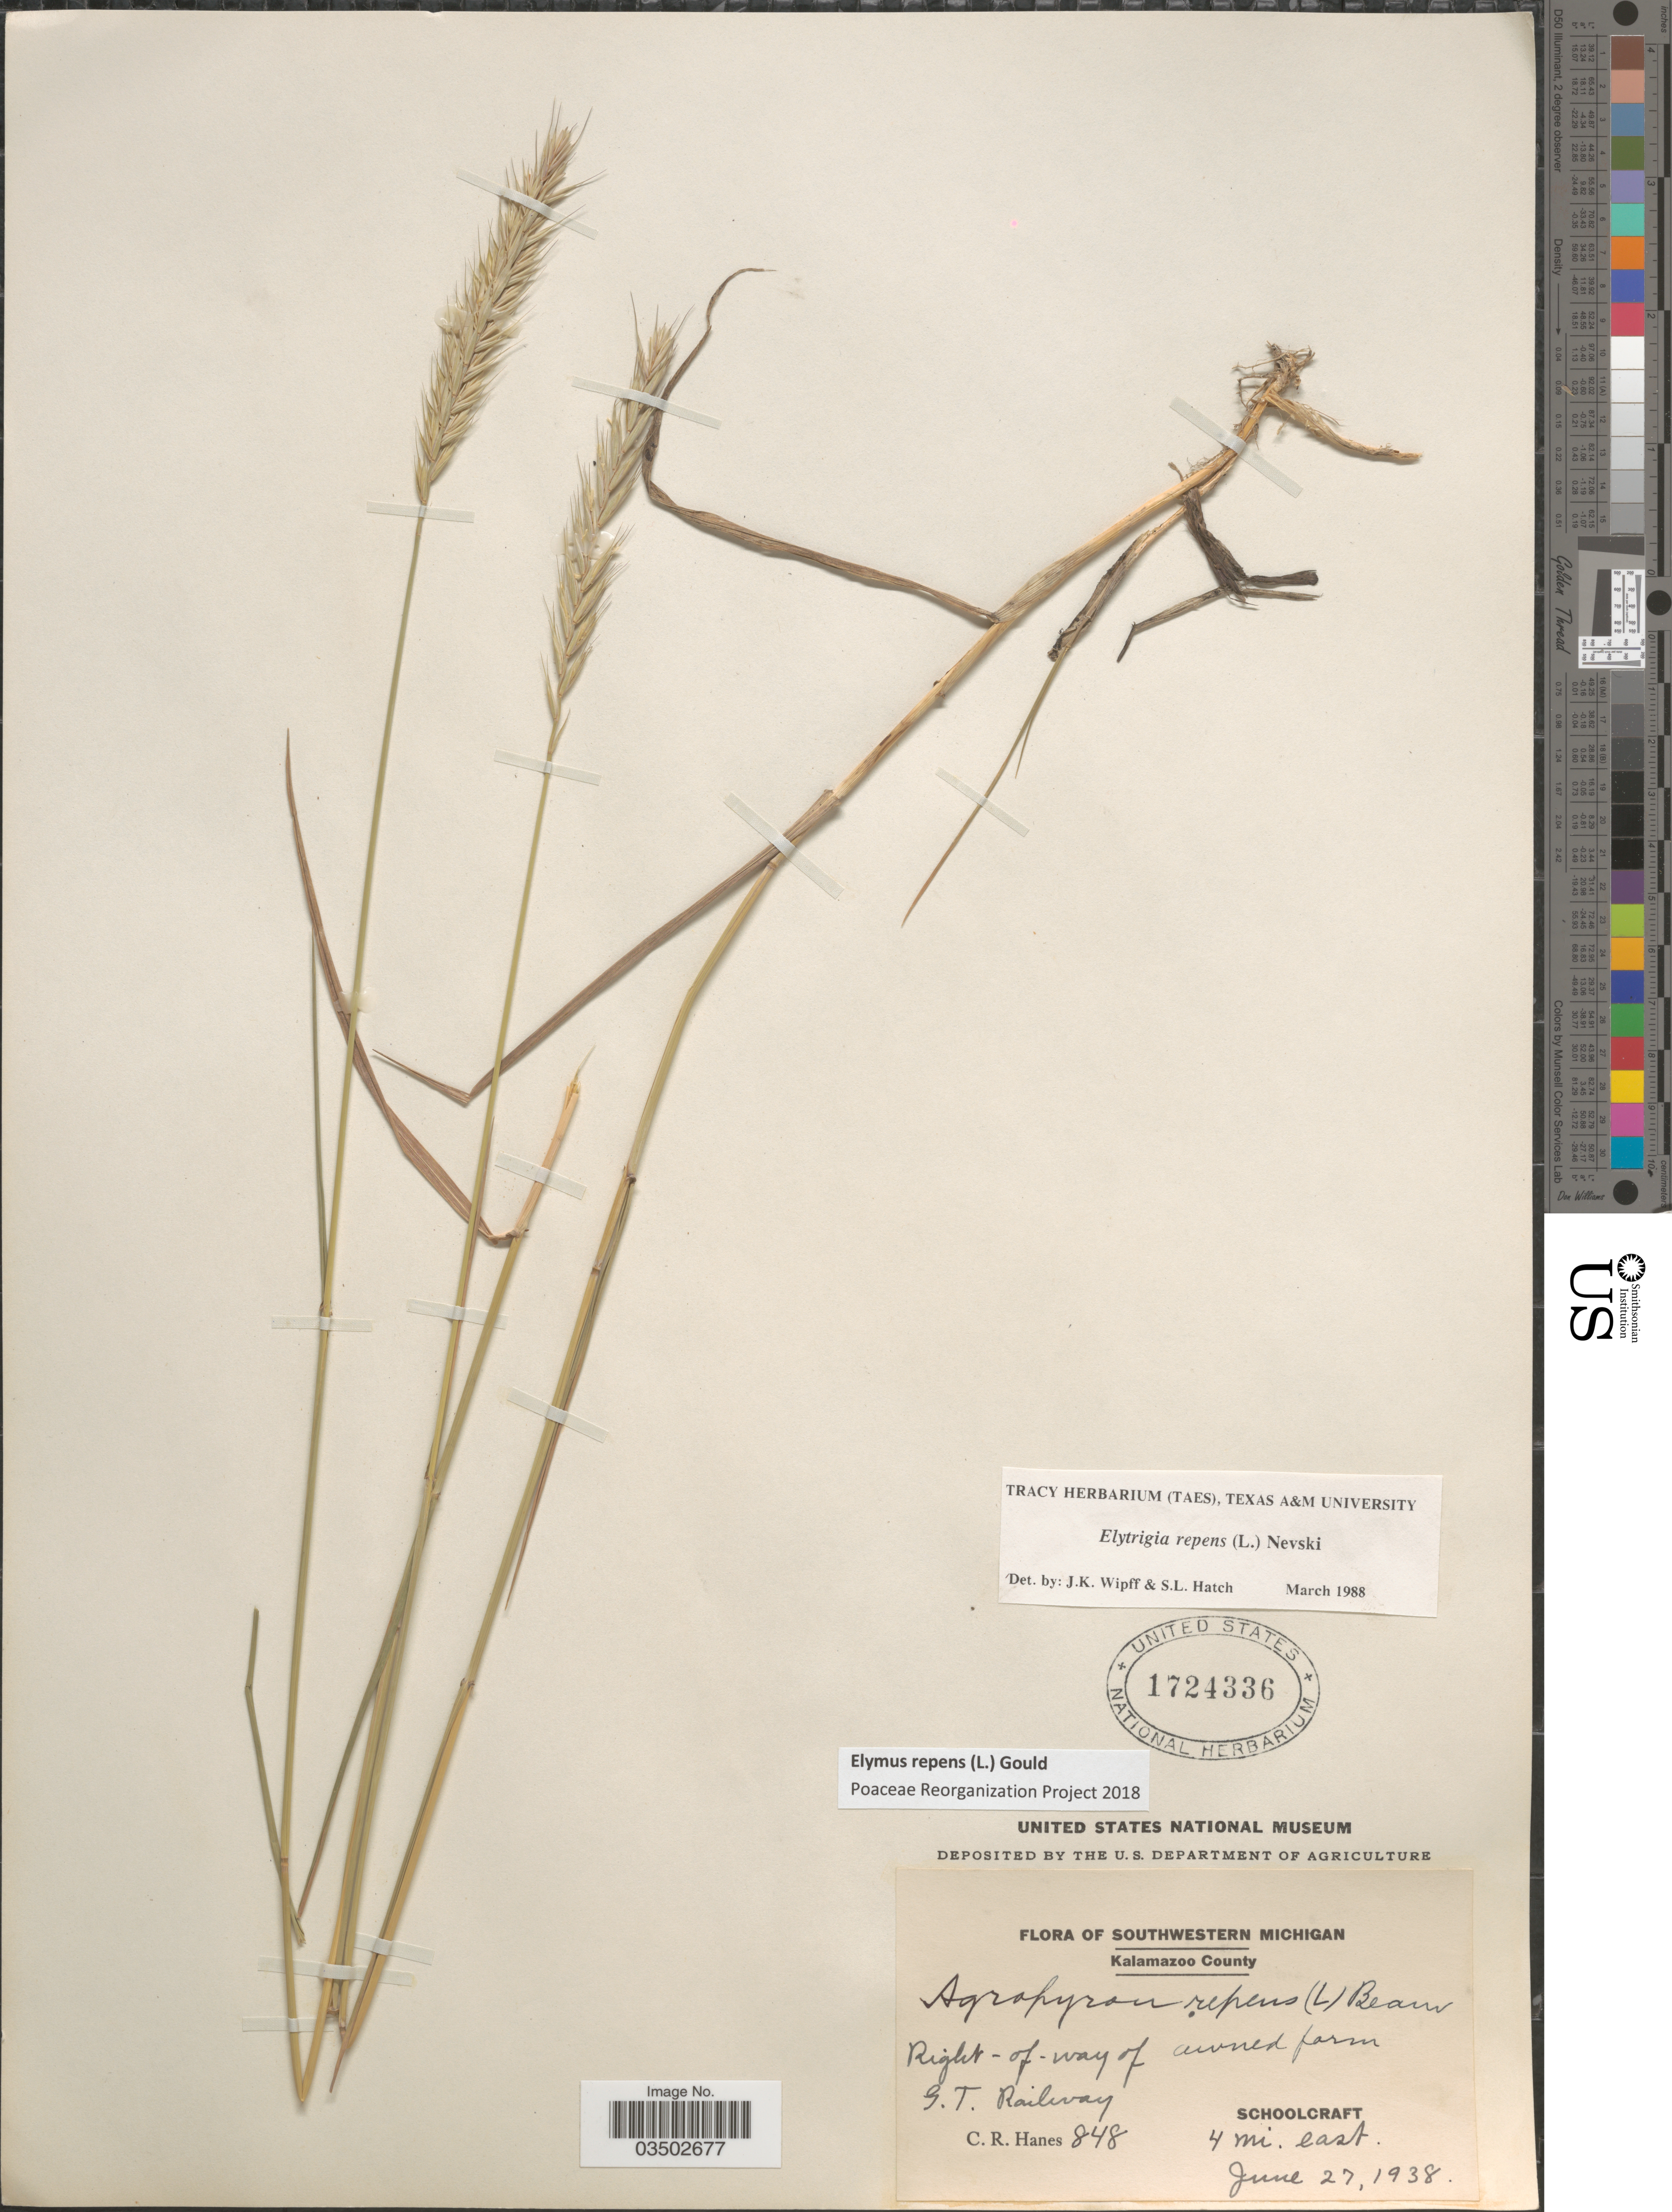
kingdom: Plantae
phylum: Tracheophyta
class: Liliopsida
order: Poales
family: Poaceae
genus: Elymus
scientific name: Elymus repens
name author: (L.) Gould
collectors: C. Hanes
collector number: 848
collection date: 1938-06-27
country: United States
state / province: Michigan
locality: Southwestern Michigan. Kalamazoo County. Right-of-way of owned farm G.T. Railway. Schoolcraft. 4 mi. east.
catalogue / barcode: US 1724336